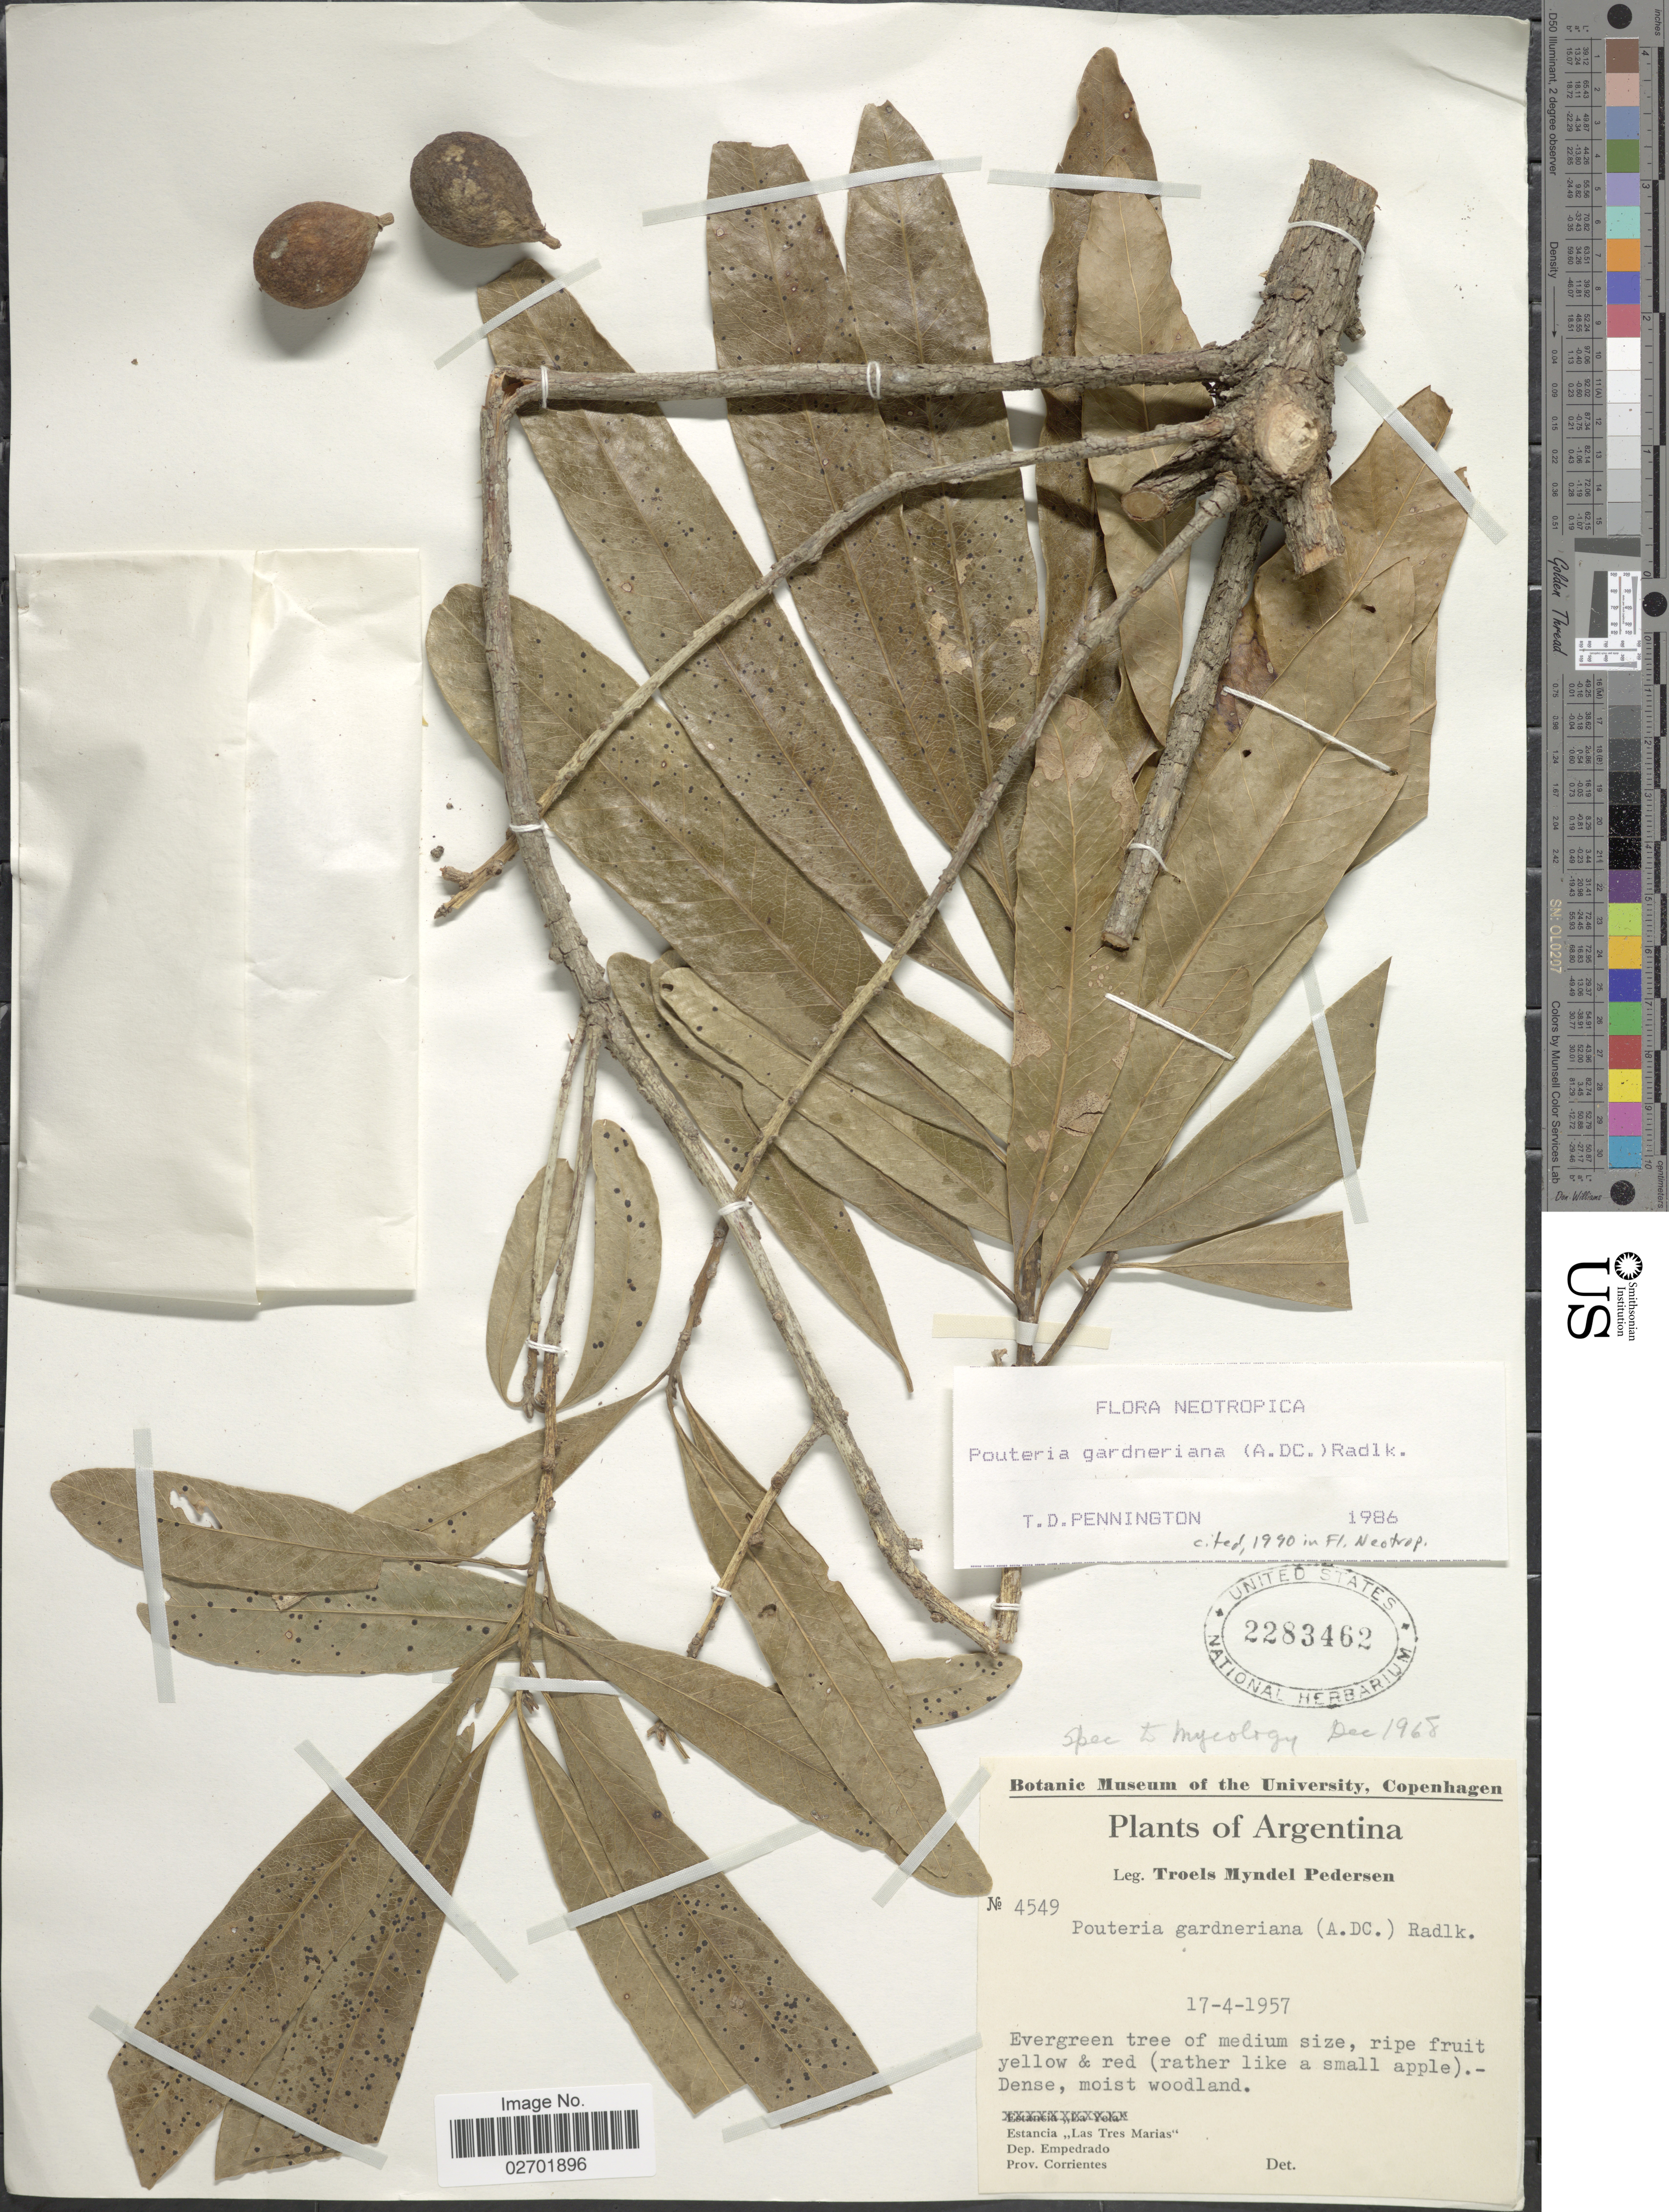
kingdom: Plantae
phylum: Tracheophyta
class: Magnoliopsida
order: Ericales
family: Sapotaceae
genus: Pouteria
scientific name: Pouteria gardneriana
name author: (A. DC.) Radlk.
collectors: T. Pederson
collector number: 4549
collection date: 1957-04-17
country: Argentina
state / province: Corrientes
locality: Estancia "Las Tres Marias" Dep. Emperado, Prov. Corrientes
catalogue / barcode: US 2283462